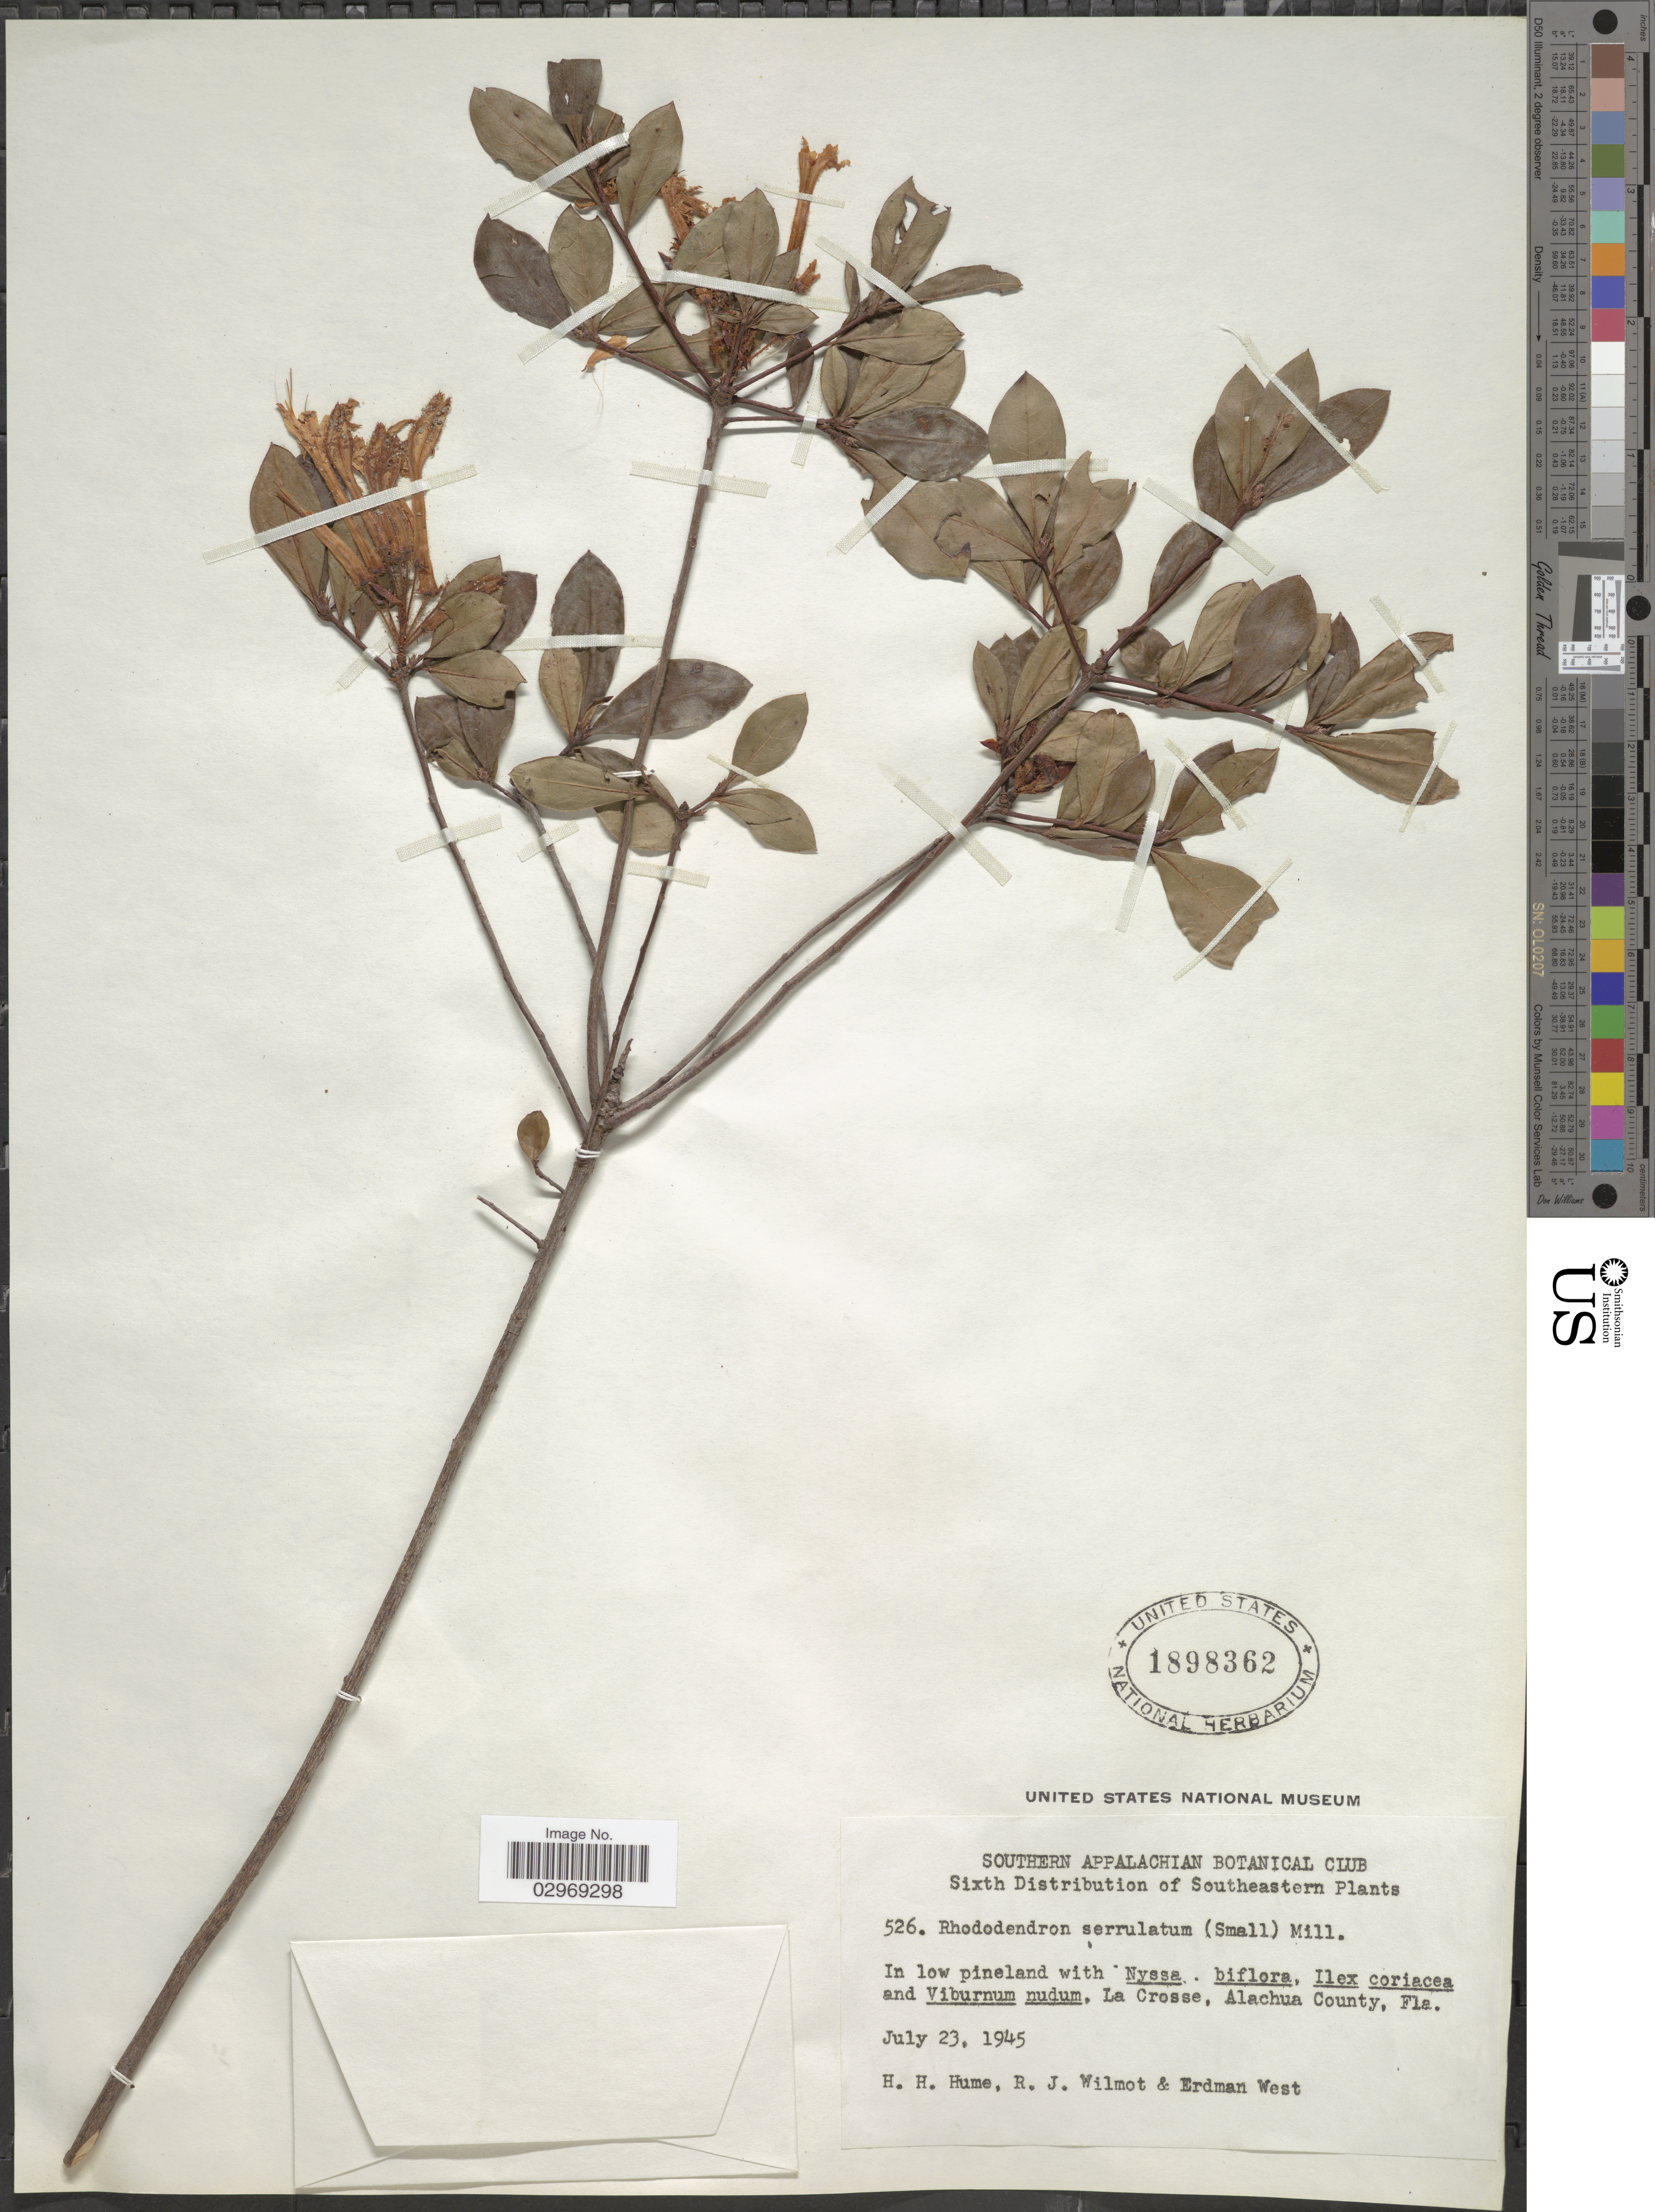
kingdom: Plantae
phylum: Tracheophyta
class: Magnoliopsida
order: Ericales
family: Ericaceae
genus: Rhododendron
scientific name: Rhododendron serrulatum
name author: (Small) Millais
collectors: H. Hume, R. Wilmot & E. West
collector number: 526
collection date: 1945-07-23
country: United States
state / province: Florida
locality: La Crosse, Alachua County.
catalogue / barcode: US 1898362